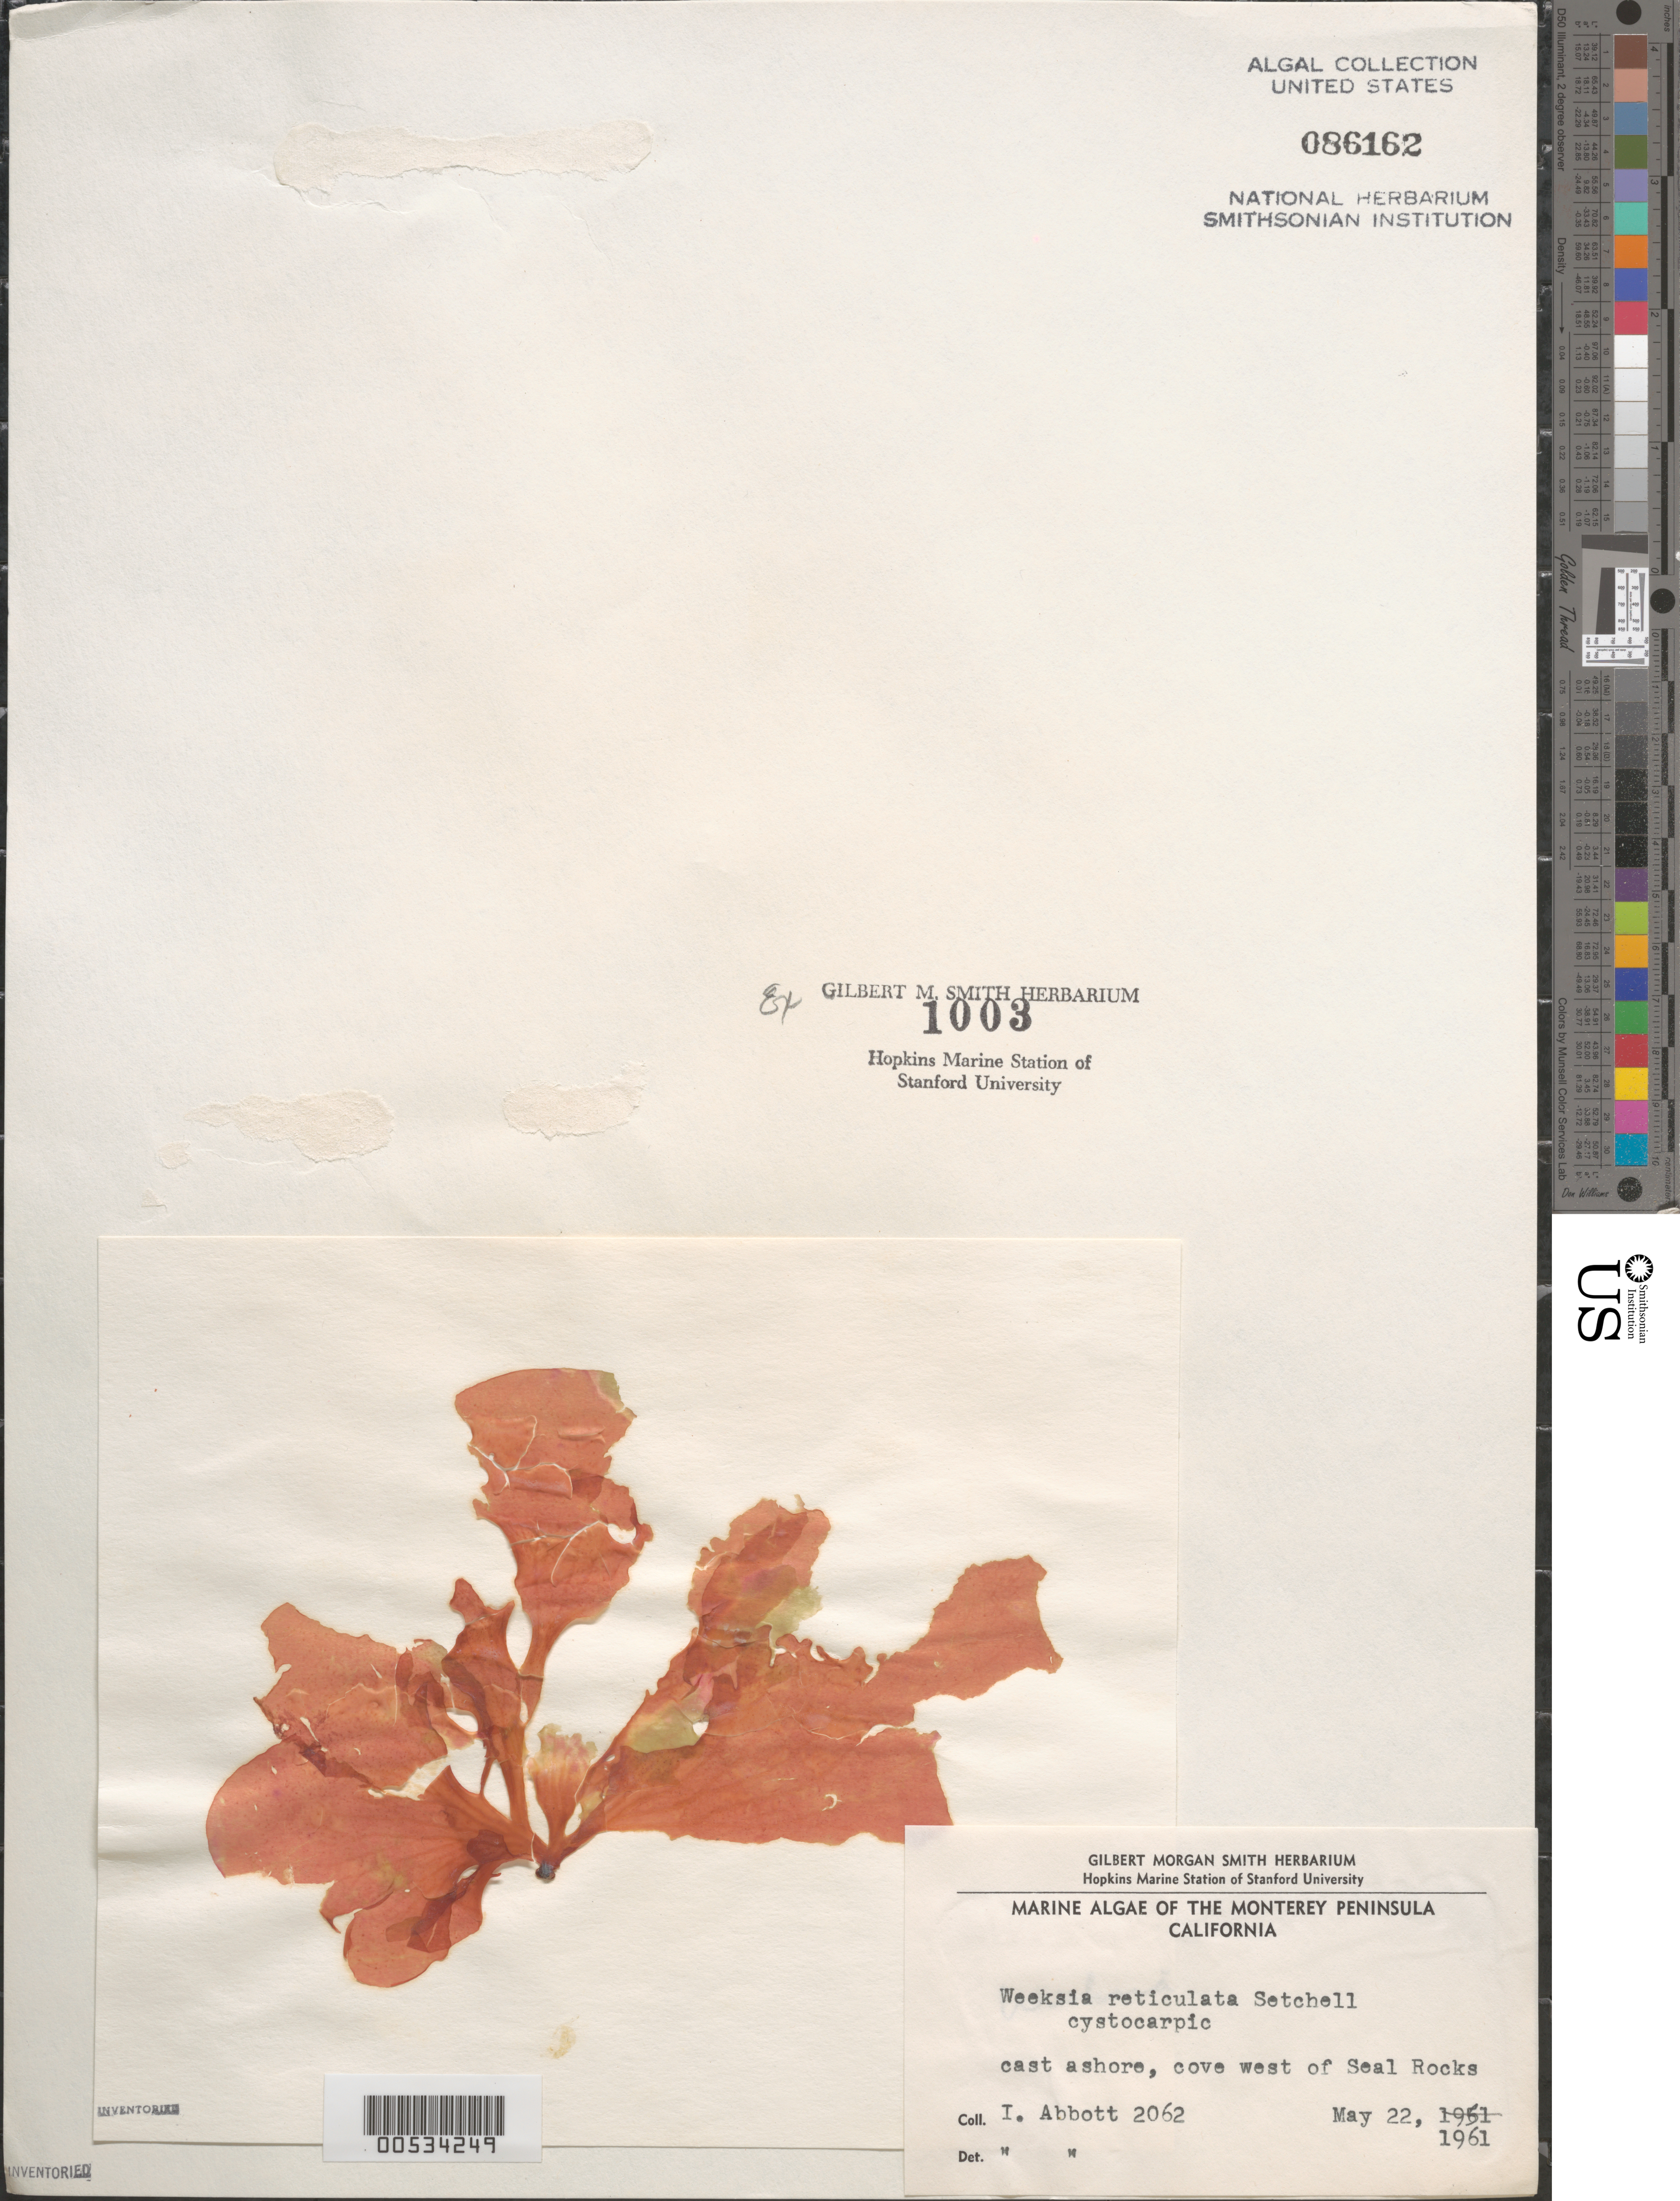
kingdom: Plantae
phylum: Rhodophyta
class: Florideophyceae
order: Gigartinales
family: Dumontiaceae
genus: Weeksia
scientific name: Weeksia reticulata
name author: Setch.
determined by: Abbott, Isabella A.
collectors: I. A. Abbott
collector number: IAA 2062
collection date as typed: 22 May 1961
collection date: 1961-05-22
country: United States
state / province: California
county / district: Monterey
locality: Cove west of Seal Rocks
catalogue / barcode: US 86162